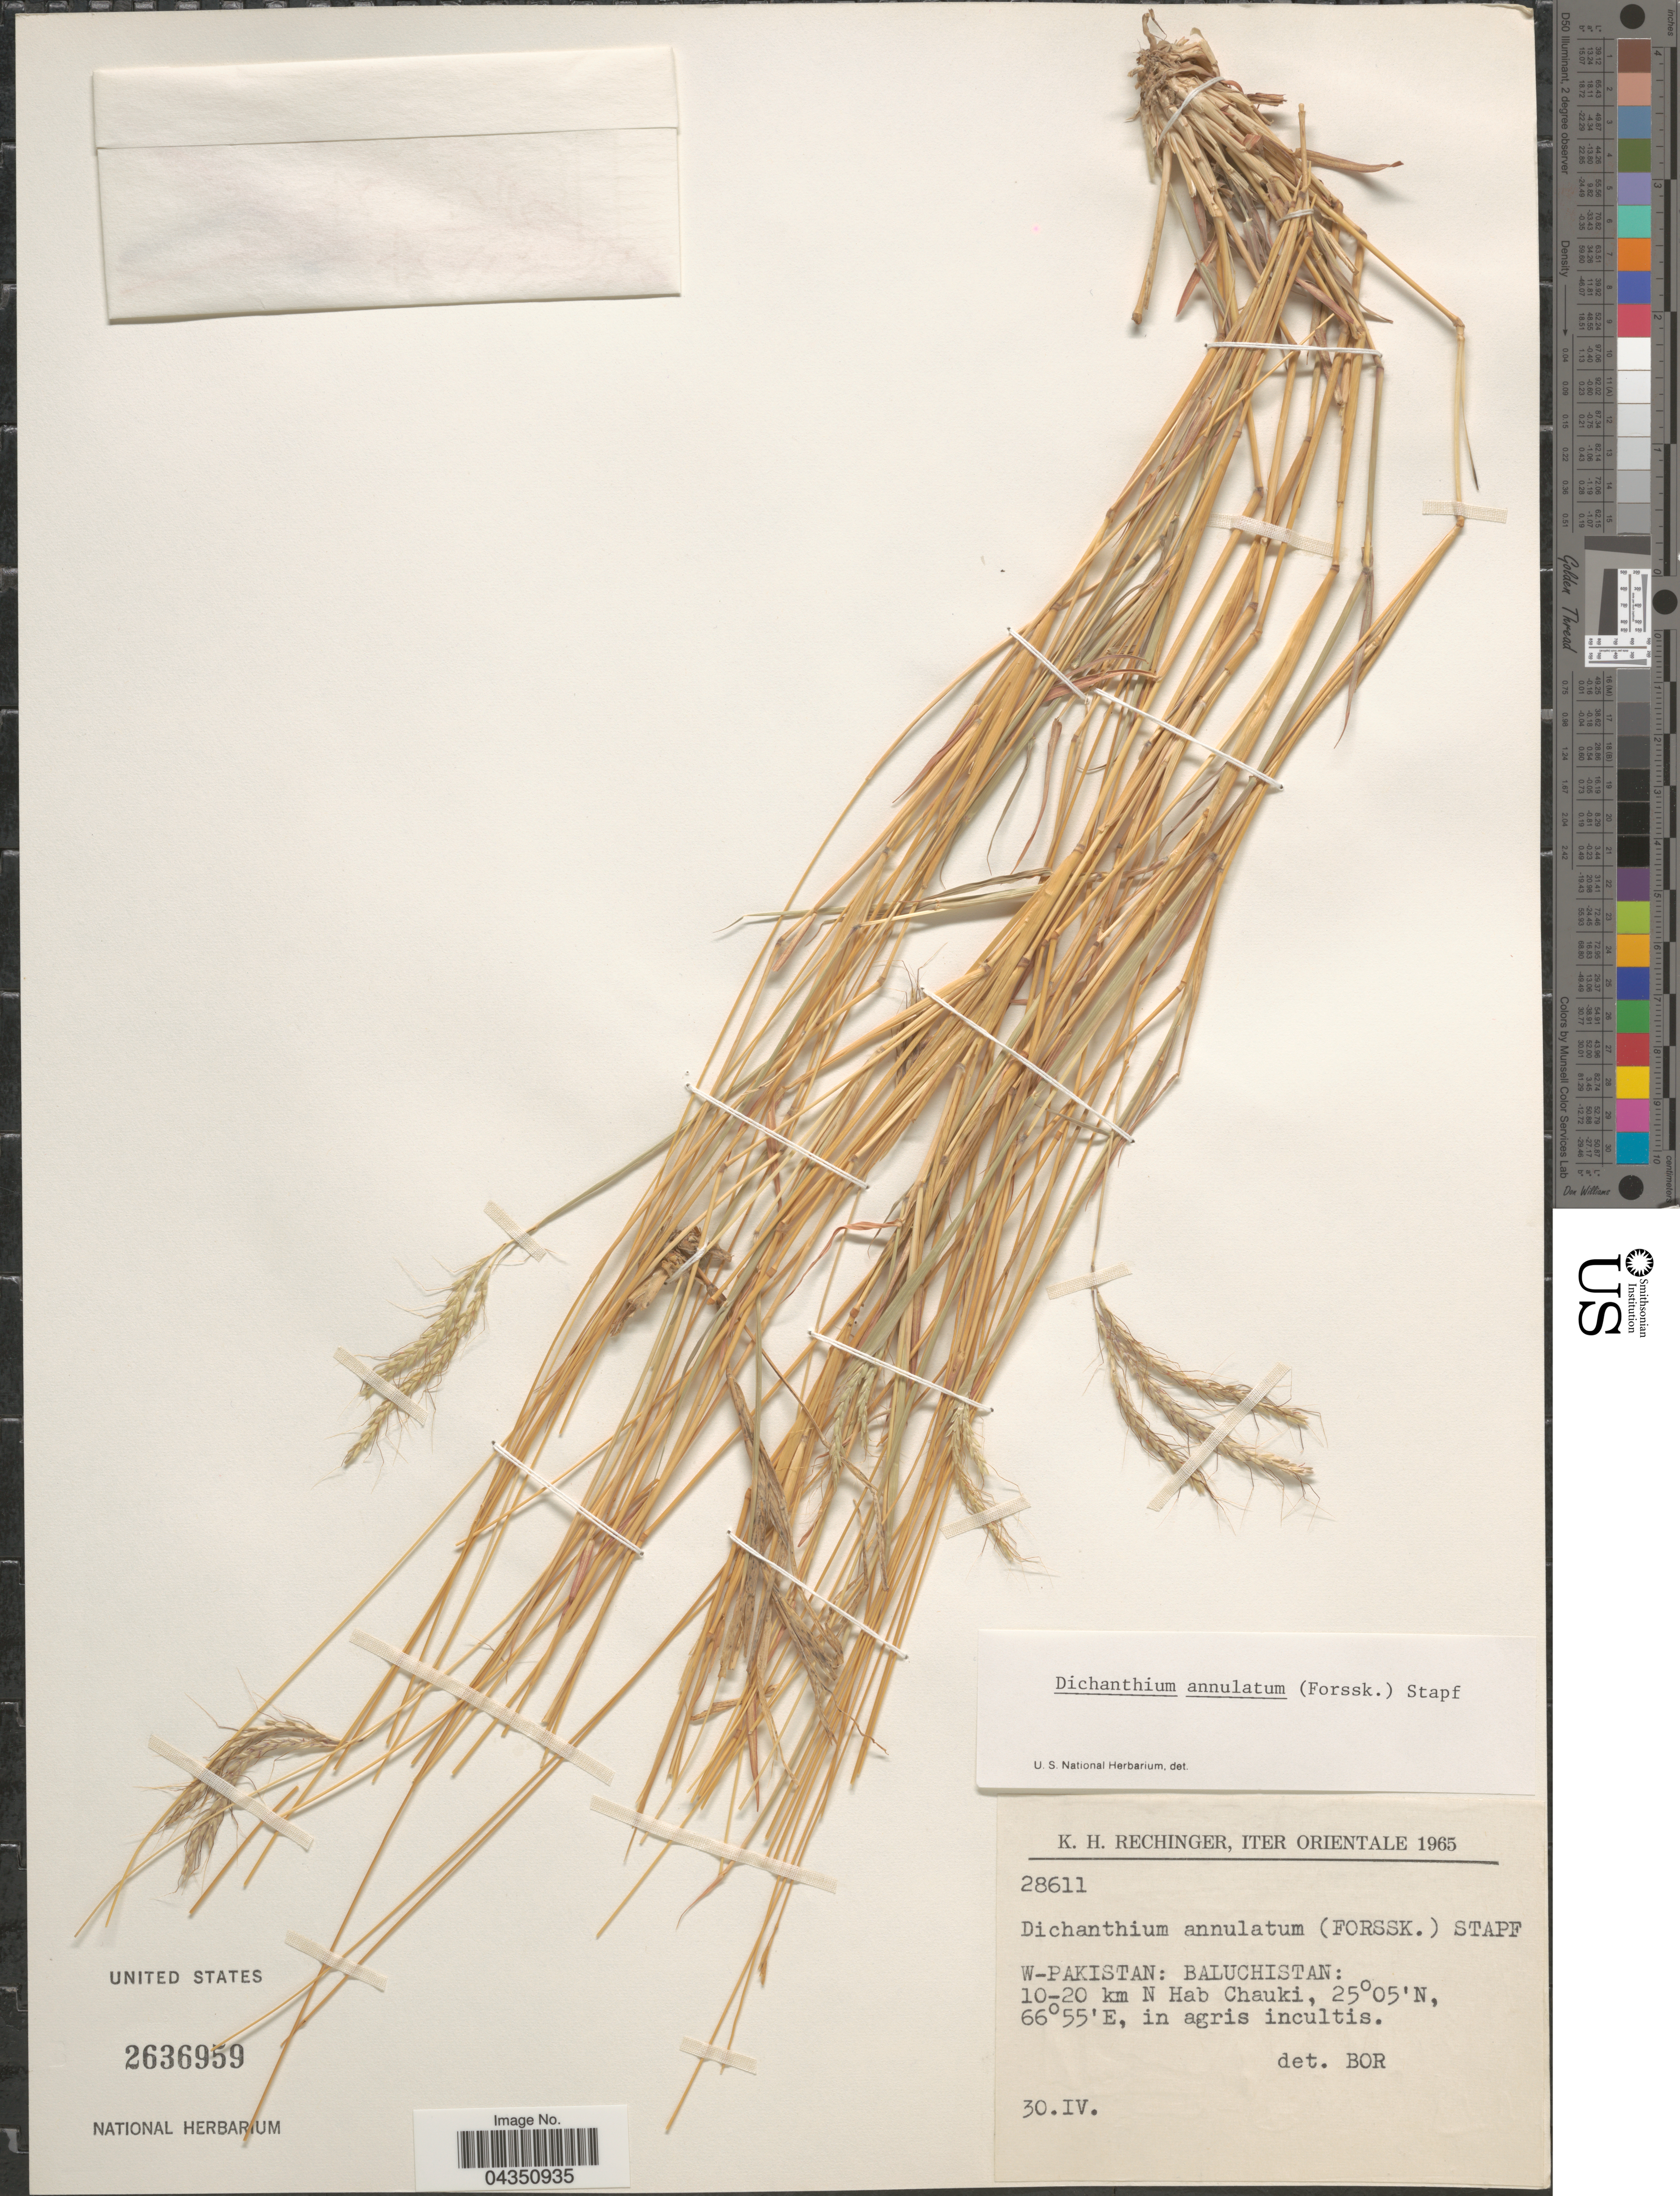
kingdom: Plantae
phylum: Tracheophyta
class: Liliopsida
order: Poales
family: Poaceae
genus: Dichanthium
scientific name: Dichanthium annulatum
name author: (Forssk.) Stapf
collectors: K. H. Rechinger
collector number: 28611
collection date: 1965-04-30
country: Pakistan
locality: Iter Orientale 1965. W-Pakistan: Baluchistan: 10-20 km N Hab Chauki.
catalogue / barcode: US 2636959